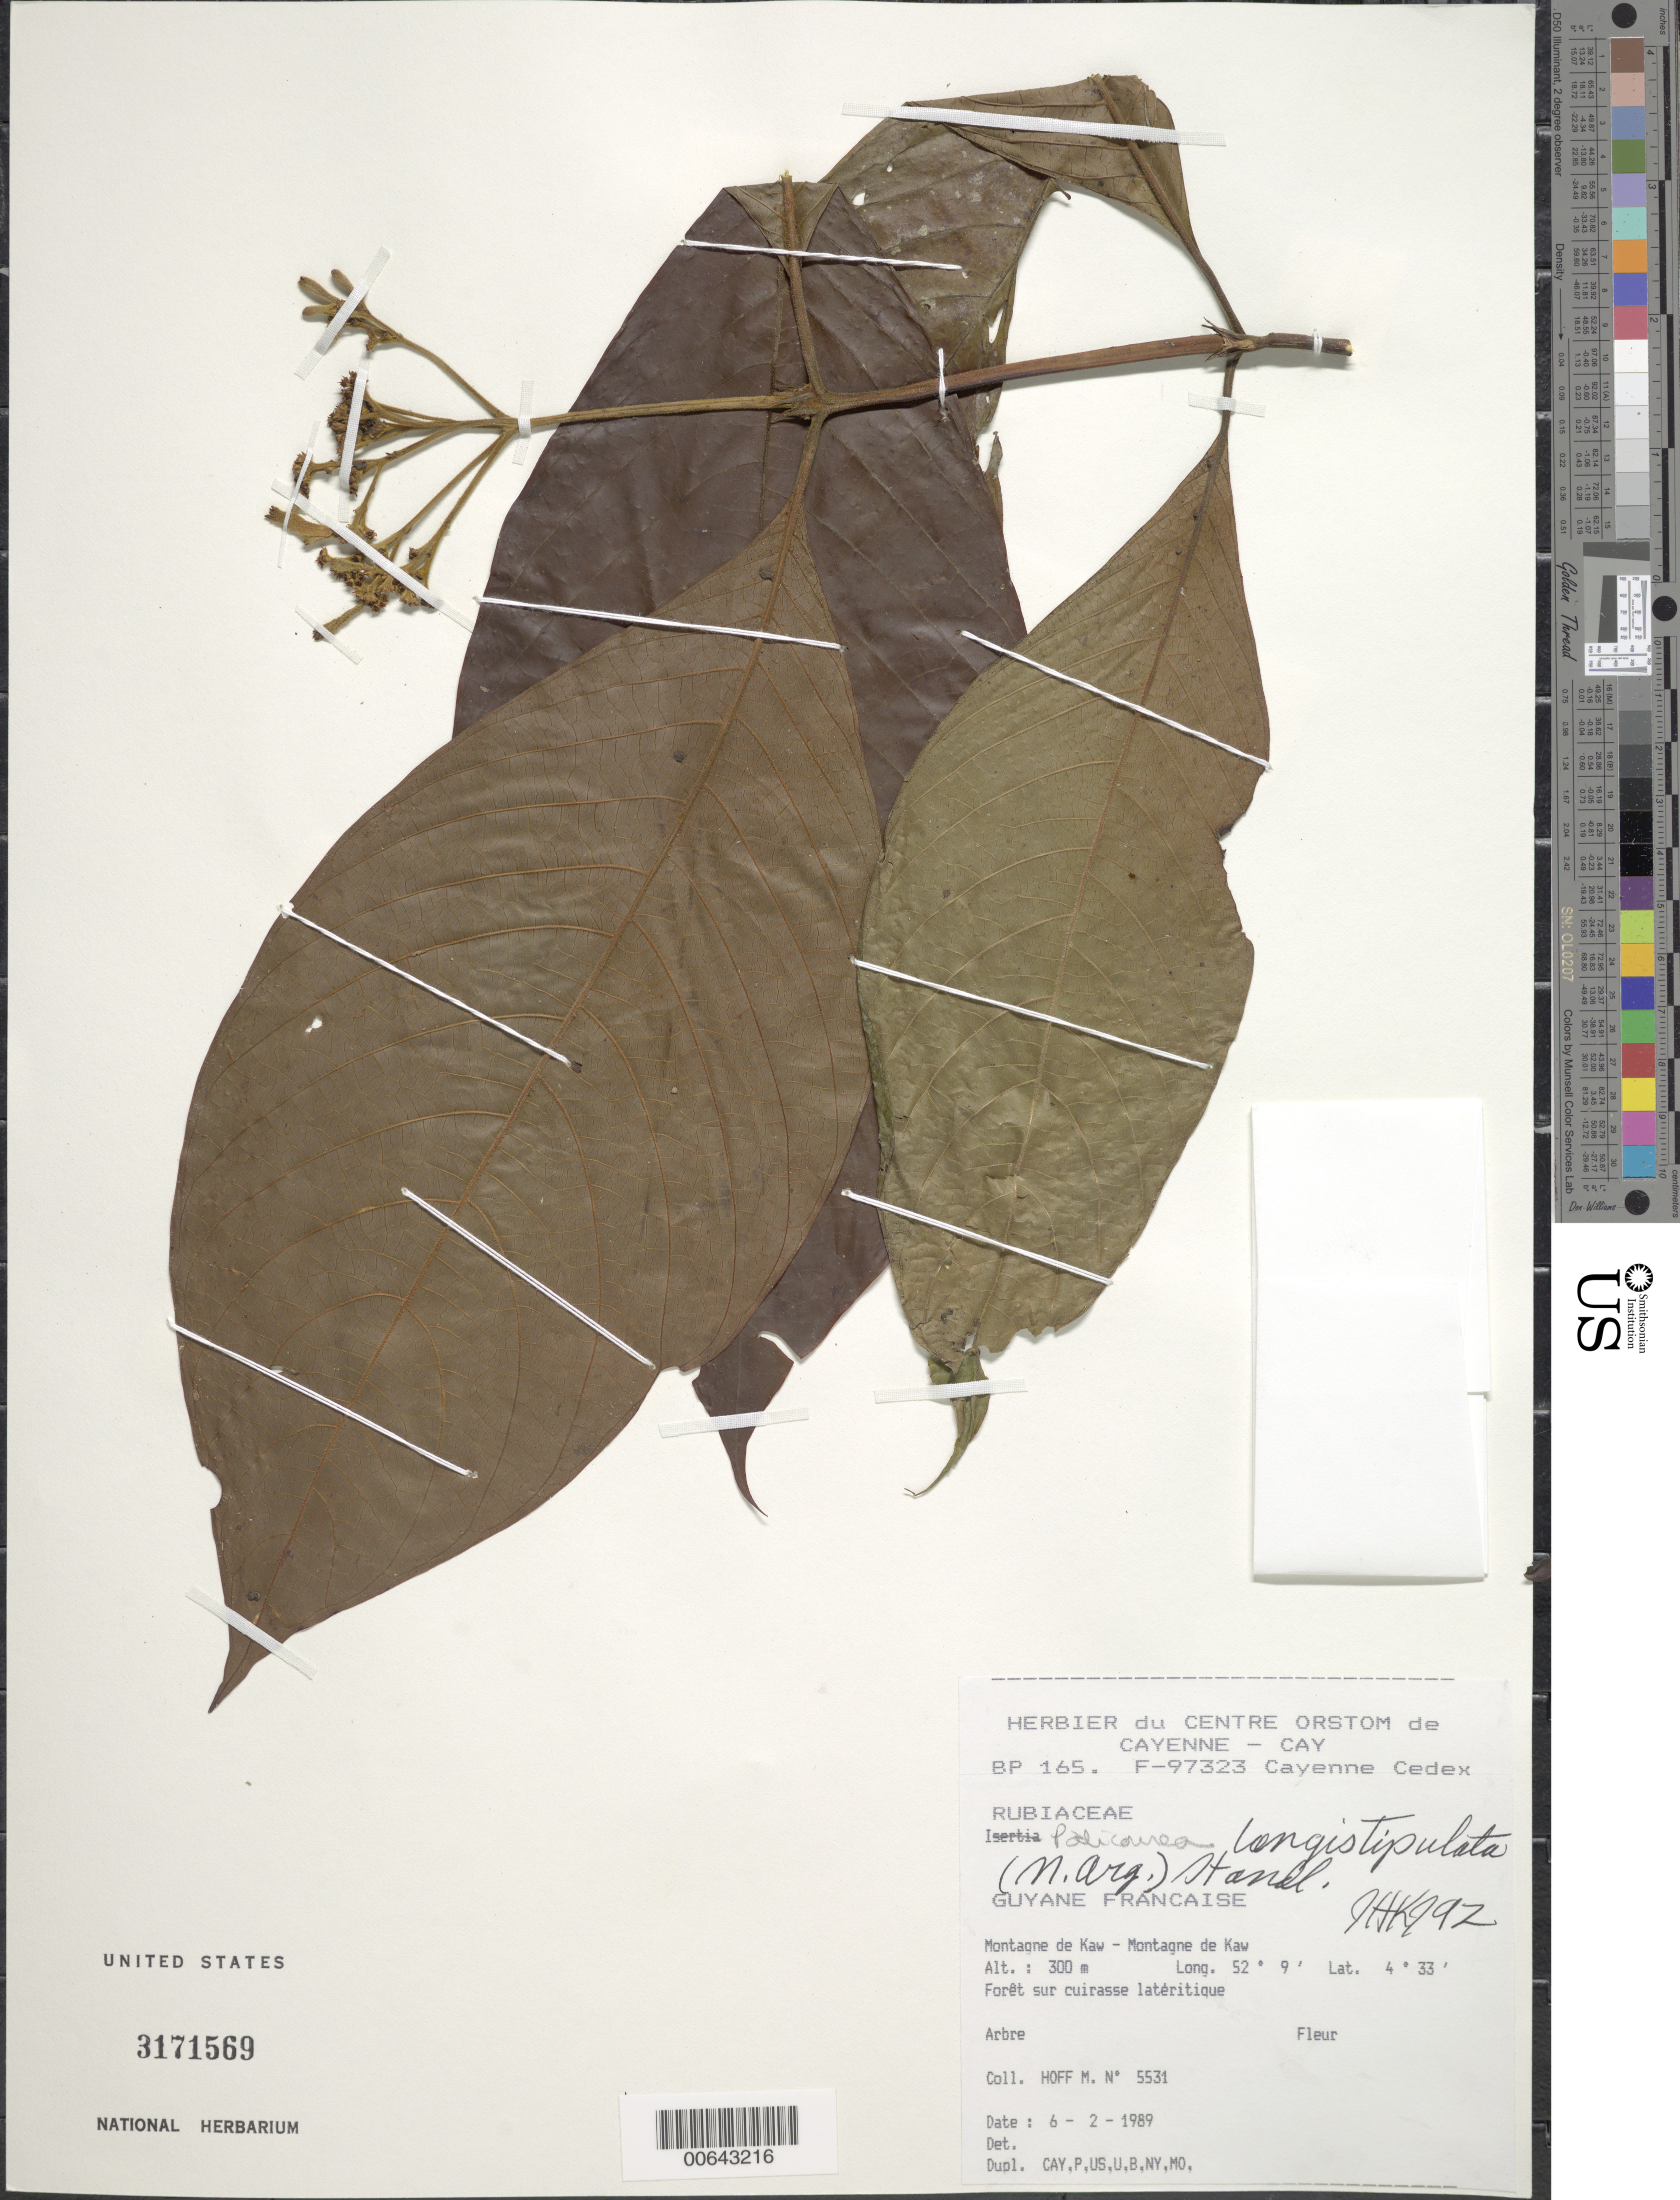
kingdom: Plantae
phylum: Tracheophyta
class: Magnoliopsida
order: Gentianales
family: Rubiaceae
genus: Palicourea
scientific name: Palicourea longistipulata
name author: Standl.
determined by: Kirkbride, J. H.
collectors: M. Hoff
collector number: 5531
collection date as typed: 6-Feb-89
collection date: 1989-02-06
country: French Guiana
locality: Montagne de Kaw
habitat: Forêt sur cuirasse latéritique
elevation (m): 300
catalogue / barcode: US 3171569